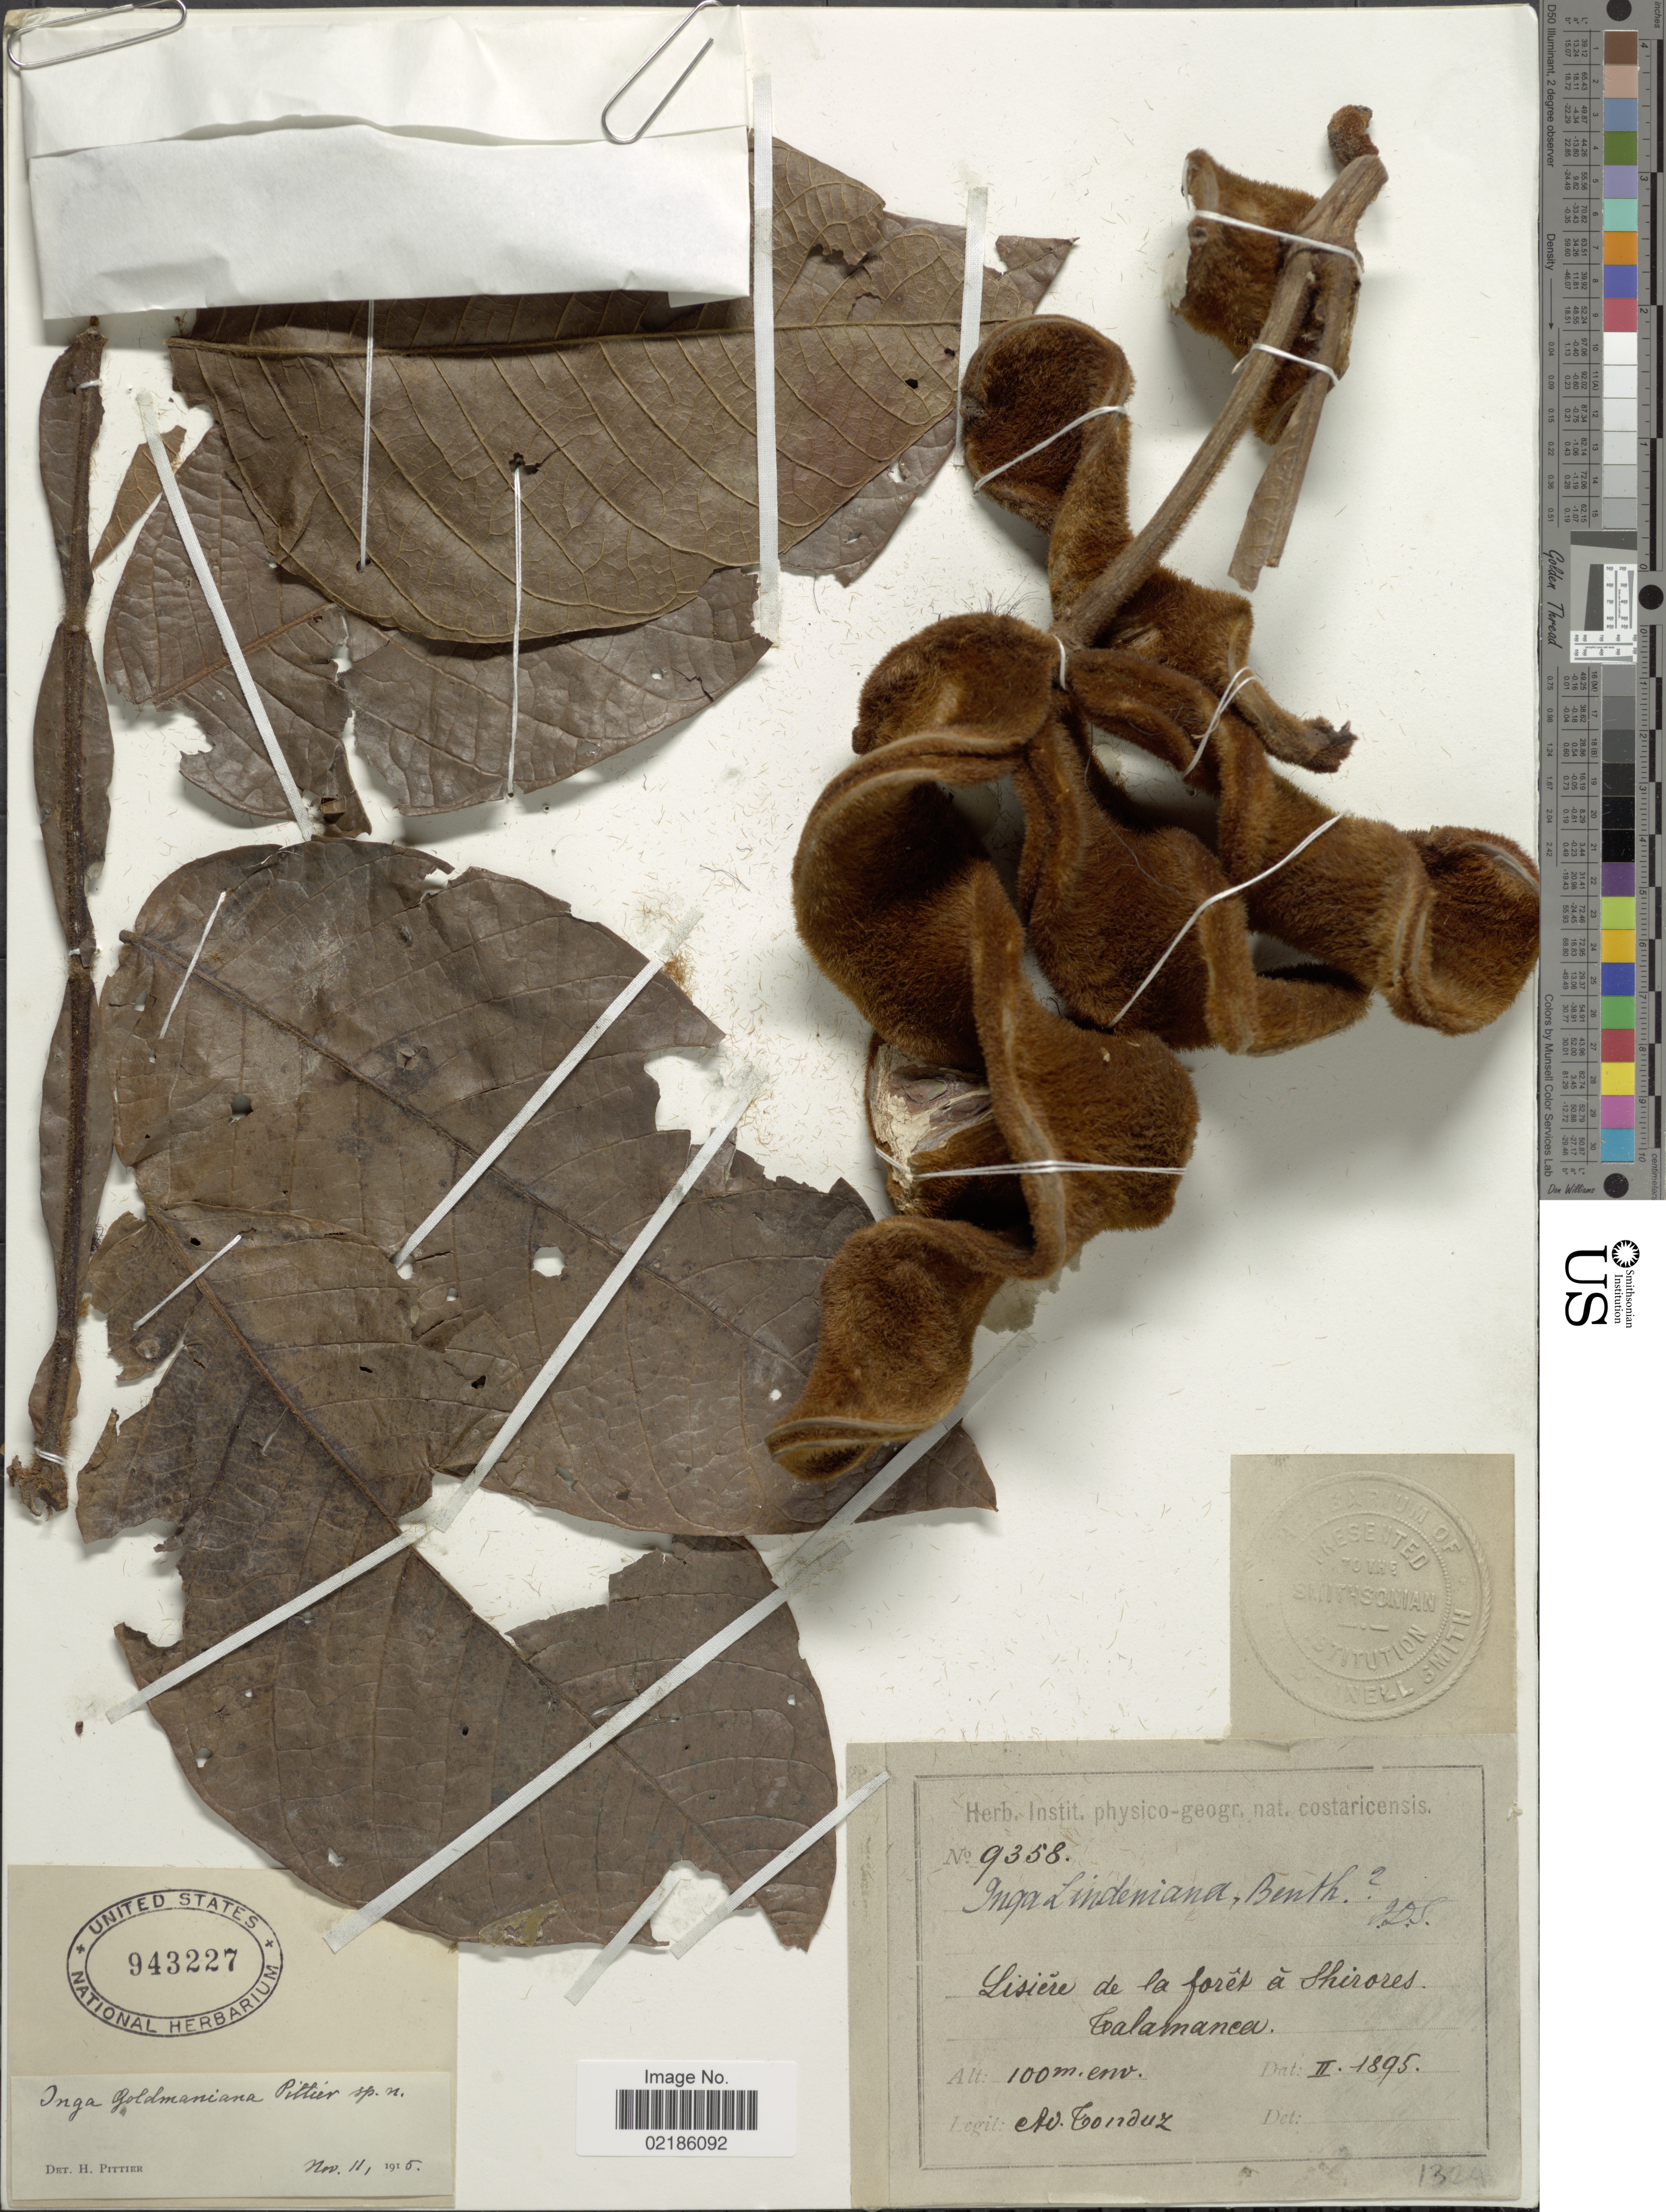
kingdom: Plantae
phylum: Tracheophyta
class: Magnoliopsida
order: Fabales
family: Fabaceae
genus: Inga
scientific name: Inga goldmanii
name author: Pittier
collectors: A. Tonduz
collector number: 9358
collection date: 1895-02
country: Costa Rica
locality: Lisiere de la foret a Shirores. Talamanca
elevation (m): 100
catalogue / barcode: US 943227